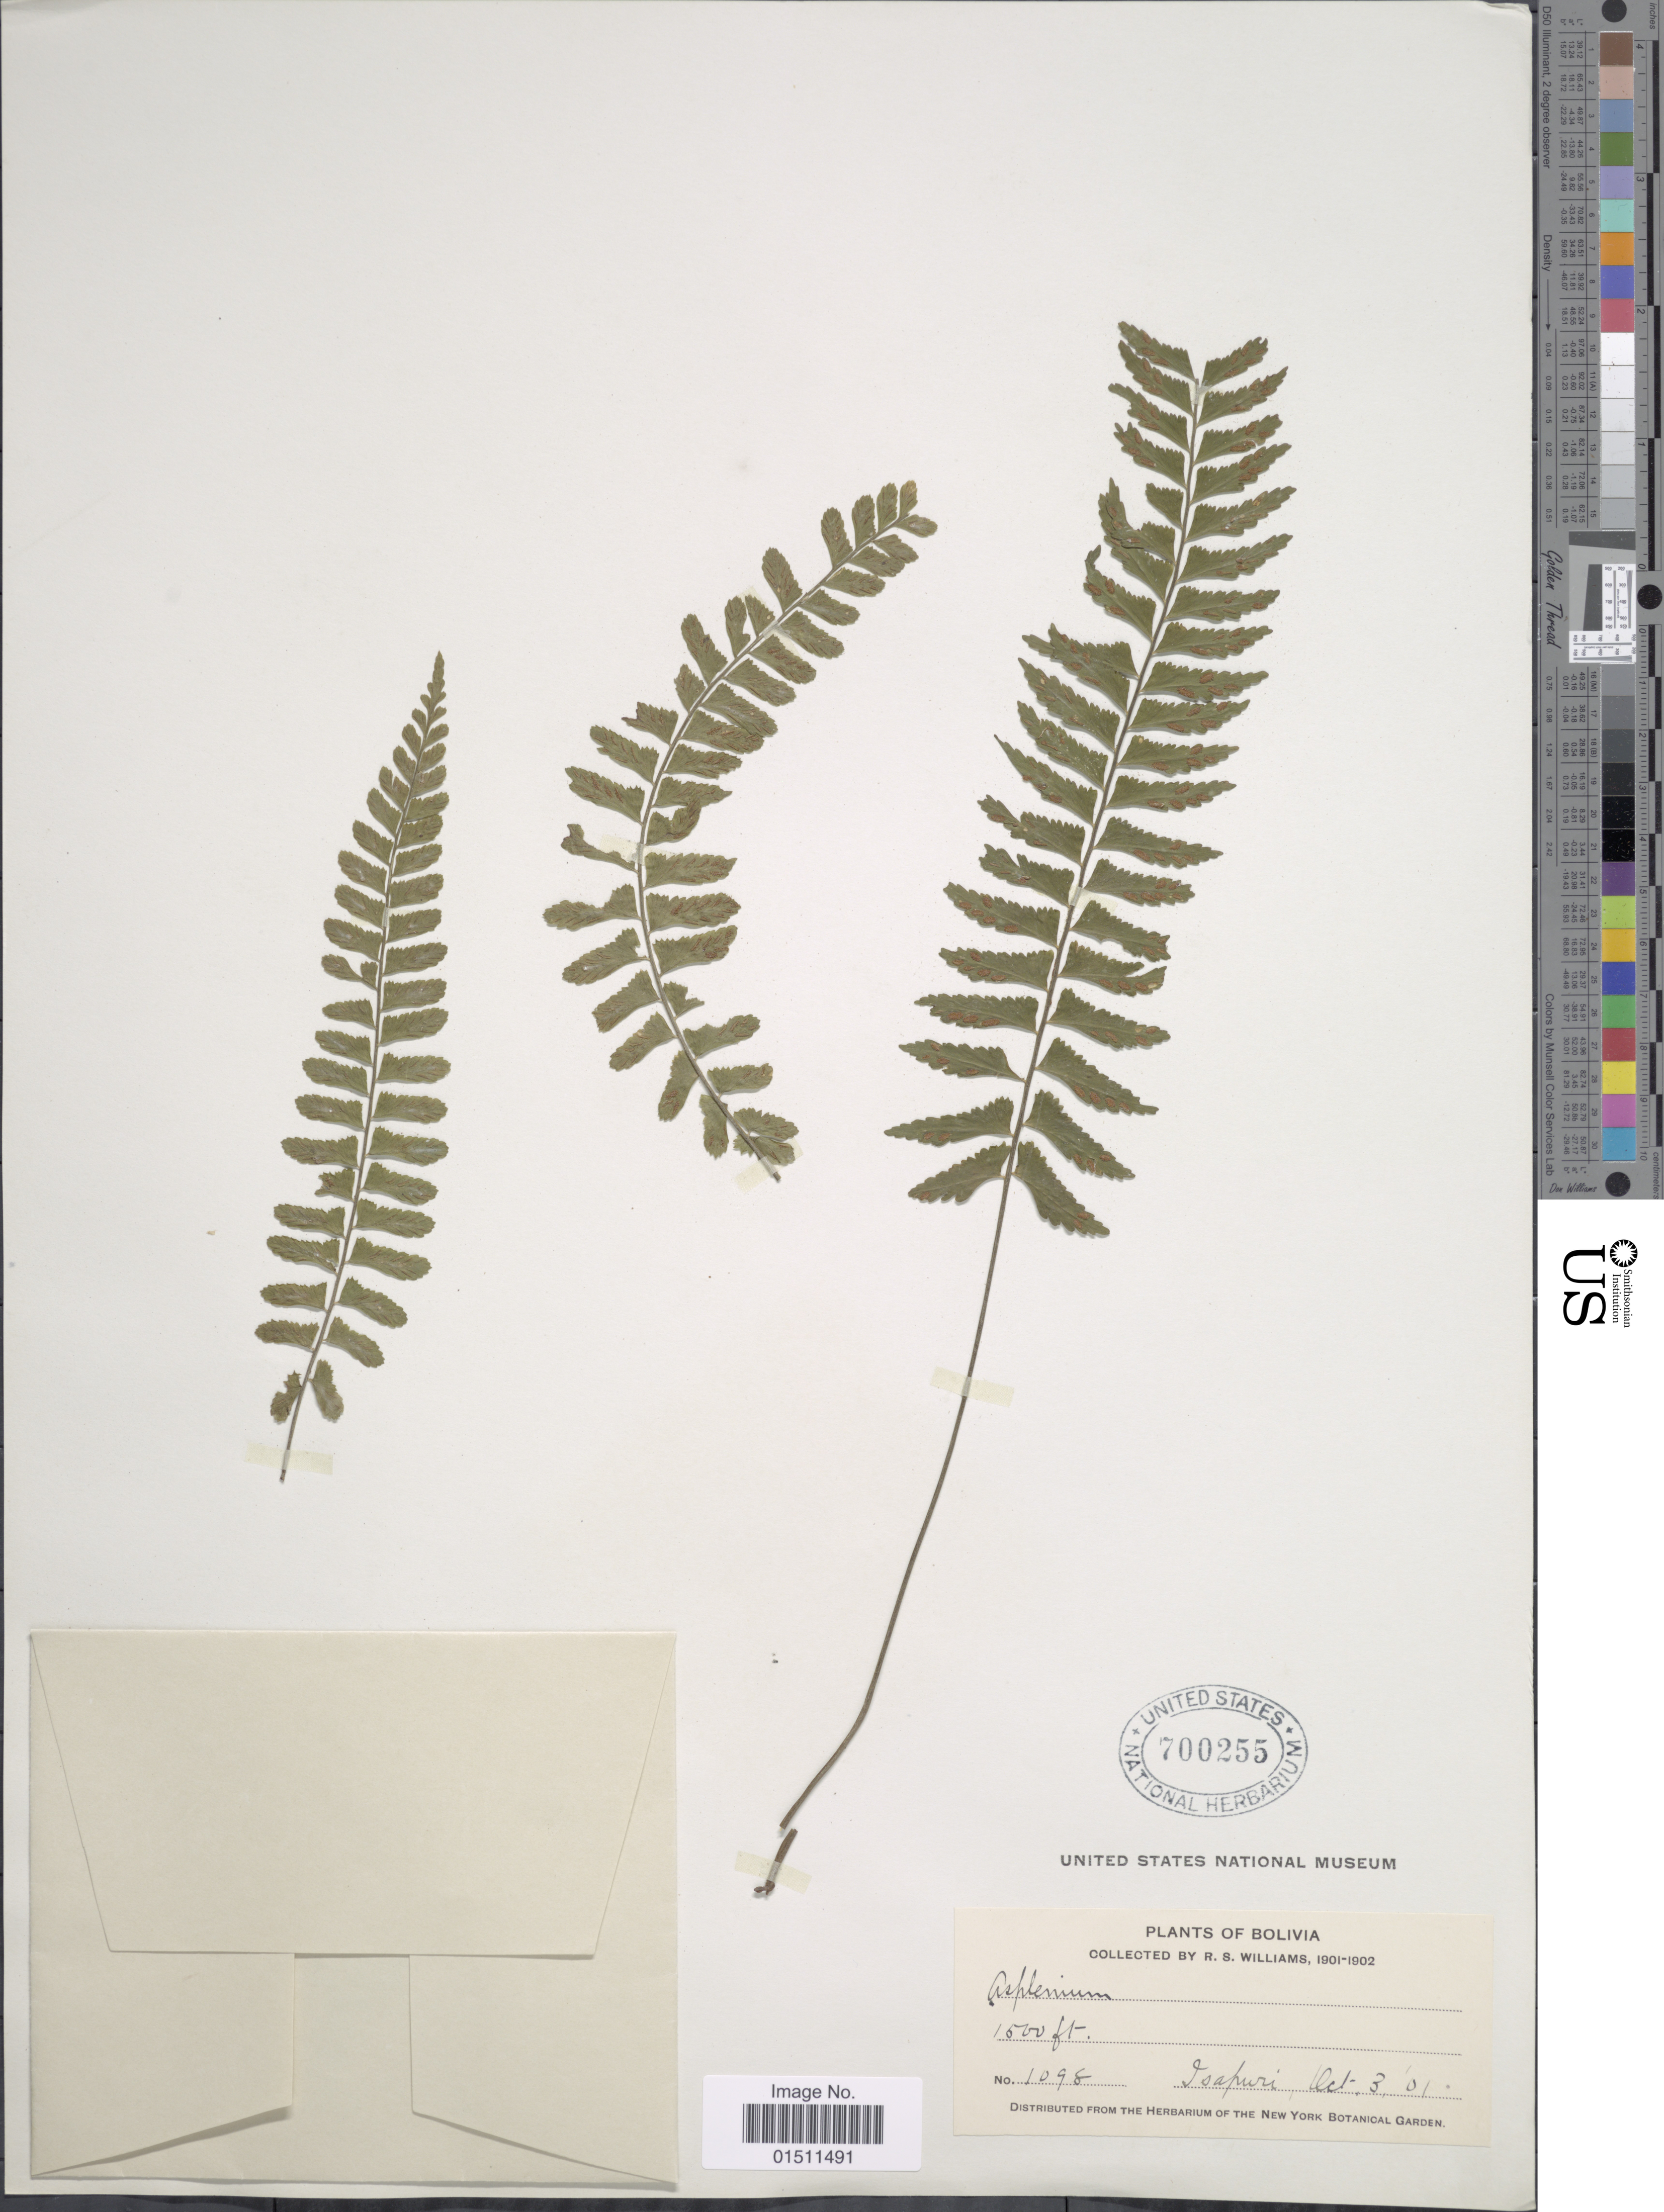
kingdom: Plantae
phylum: Tracheophyta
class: Polypodiopsida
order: Polypodiales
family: Aspleniaceae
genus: Asplenium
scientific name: Asplenium laetum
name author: Sw.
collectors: R. S. Williams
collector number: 1098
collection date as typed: Oct. 3, '01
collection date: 1901-10-03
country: Bolivia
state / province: La Páz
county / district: Larecaja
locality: Isupuri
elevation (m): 457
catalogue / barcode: US 700255